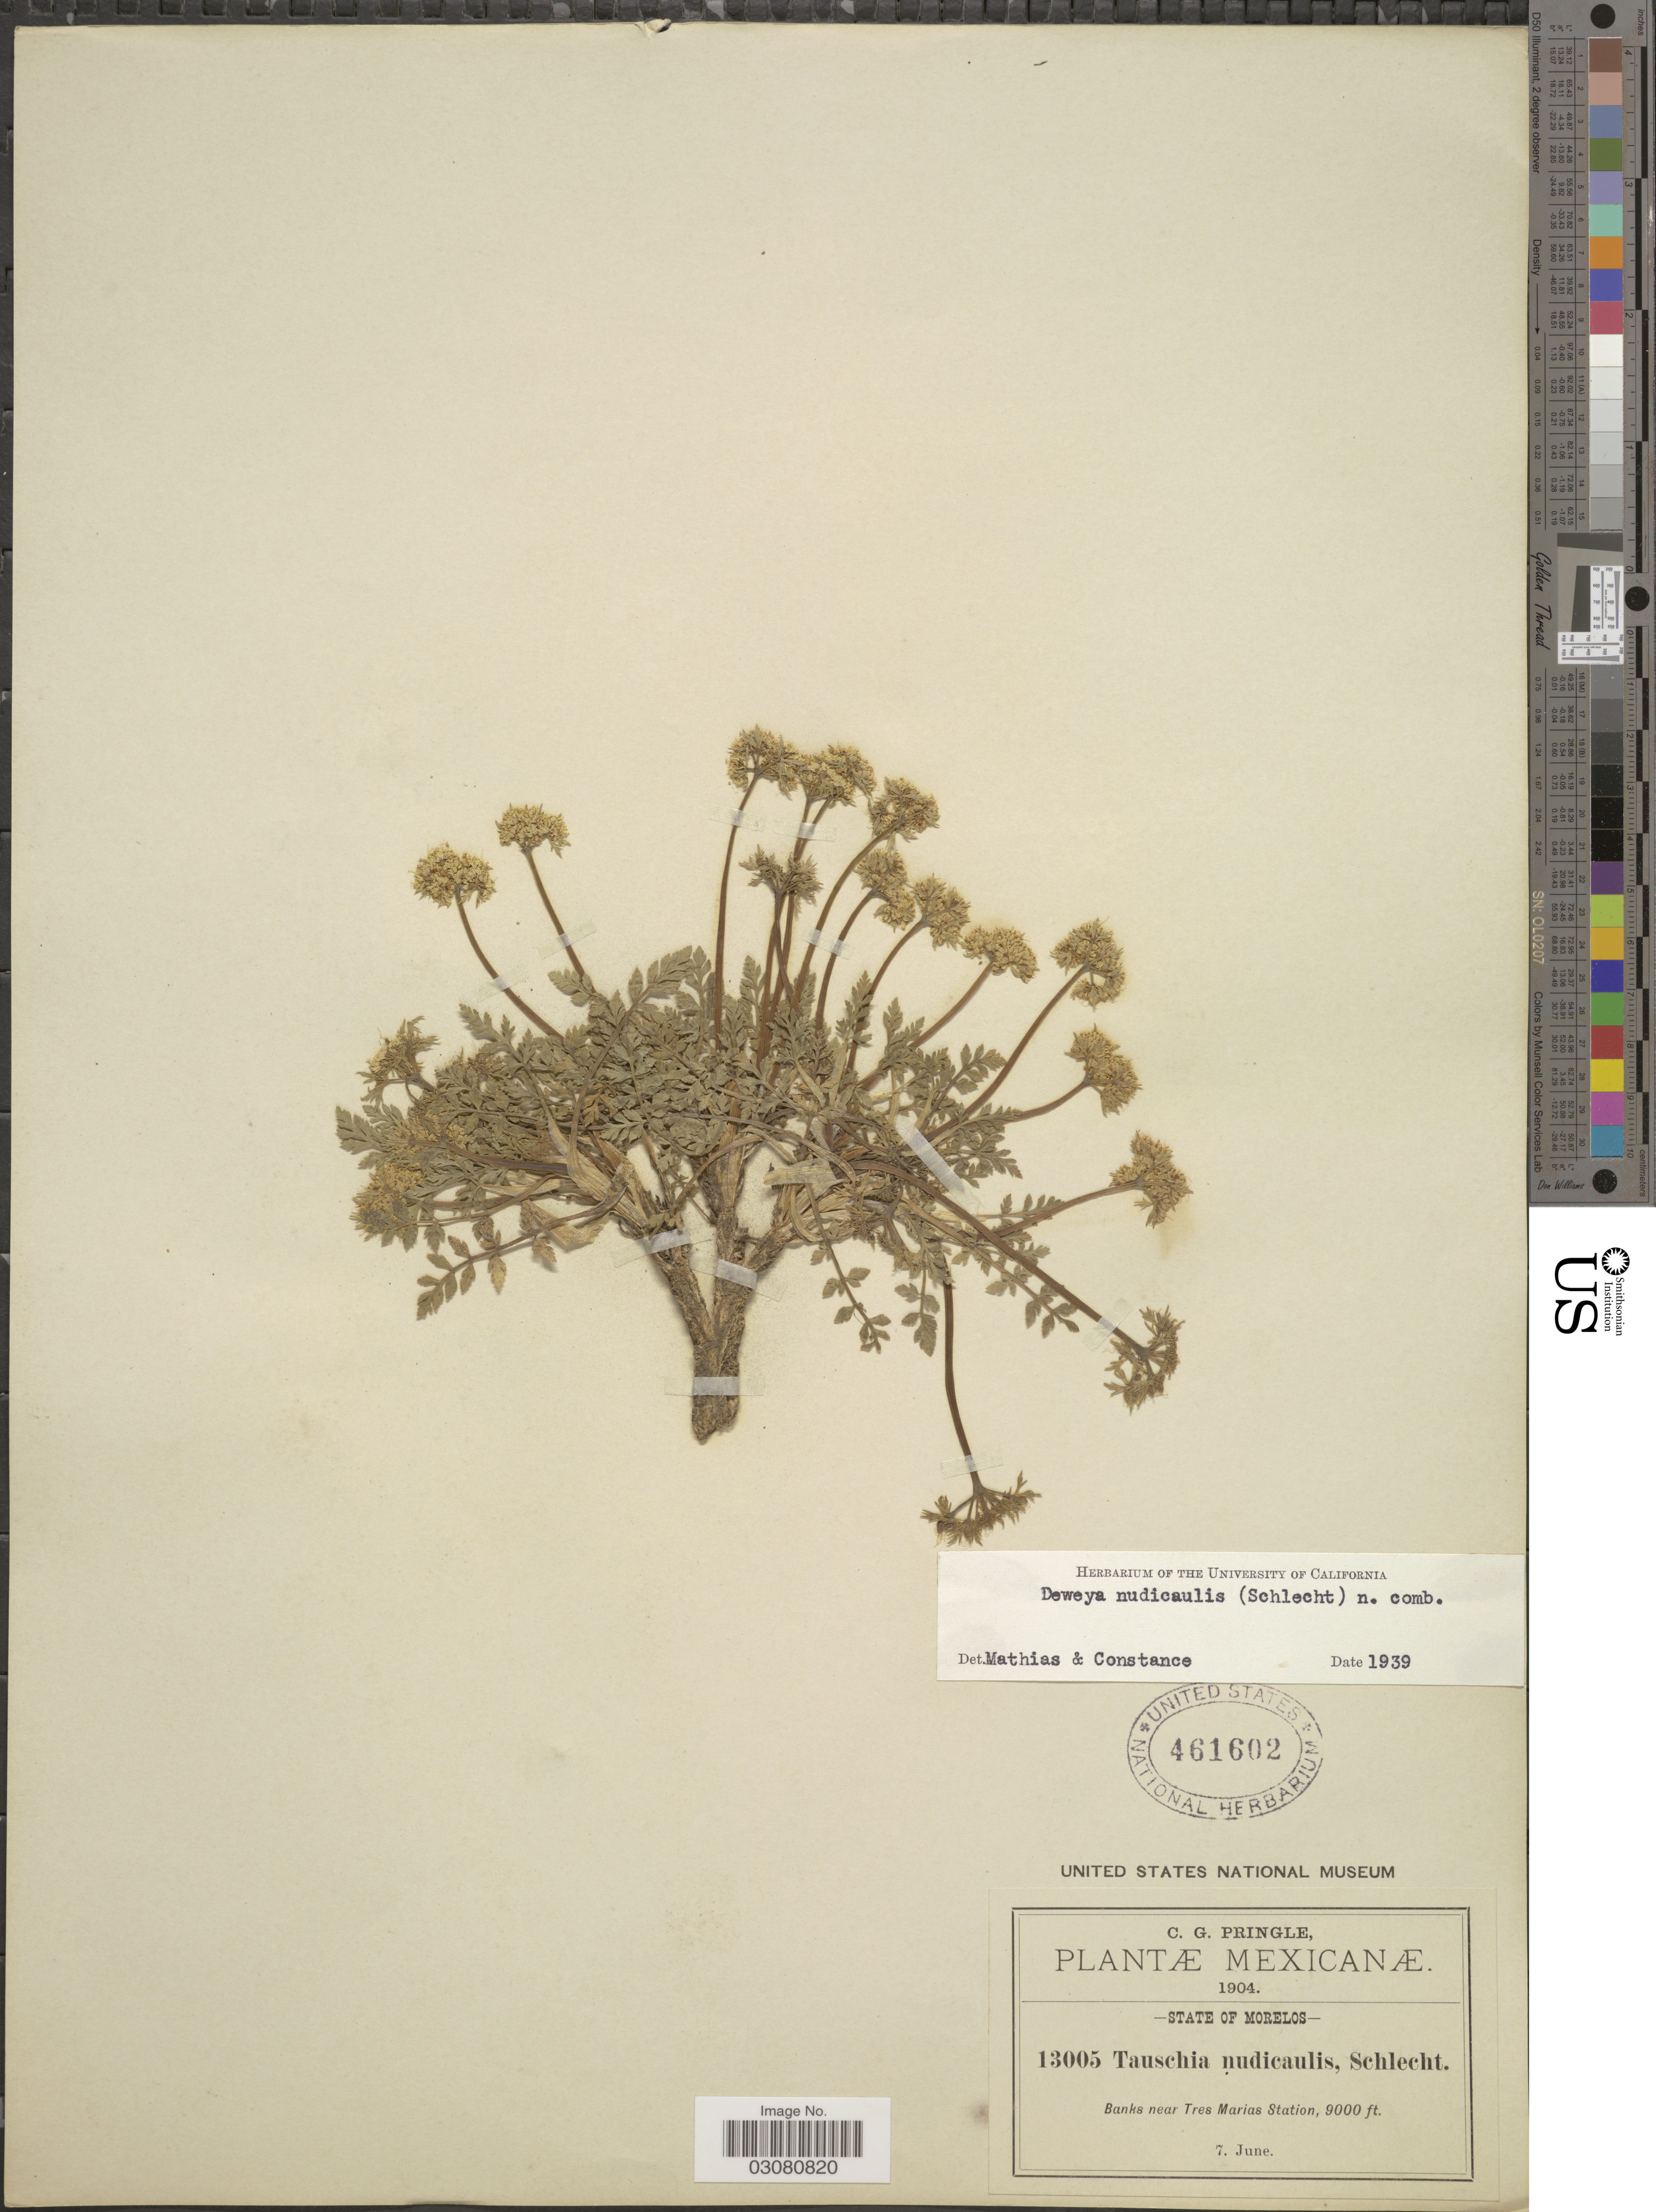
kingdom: Plantae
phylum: Tracheophyta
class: Magnoliopsida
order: Apiales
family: Apiaceae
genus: Tauschia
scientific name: Tauschia nudicaulis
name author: Schltdl.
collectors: C. G. Pringle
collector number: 13005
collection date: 1904-06-07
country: Mexico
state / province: Morelos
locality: Banks near Tres Marias Station.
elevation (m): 2743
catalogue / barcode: US 461602